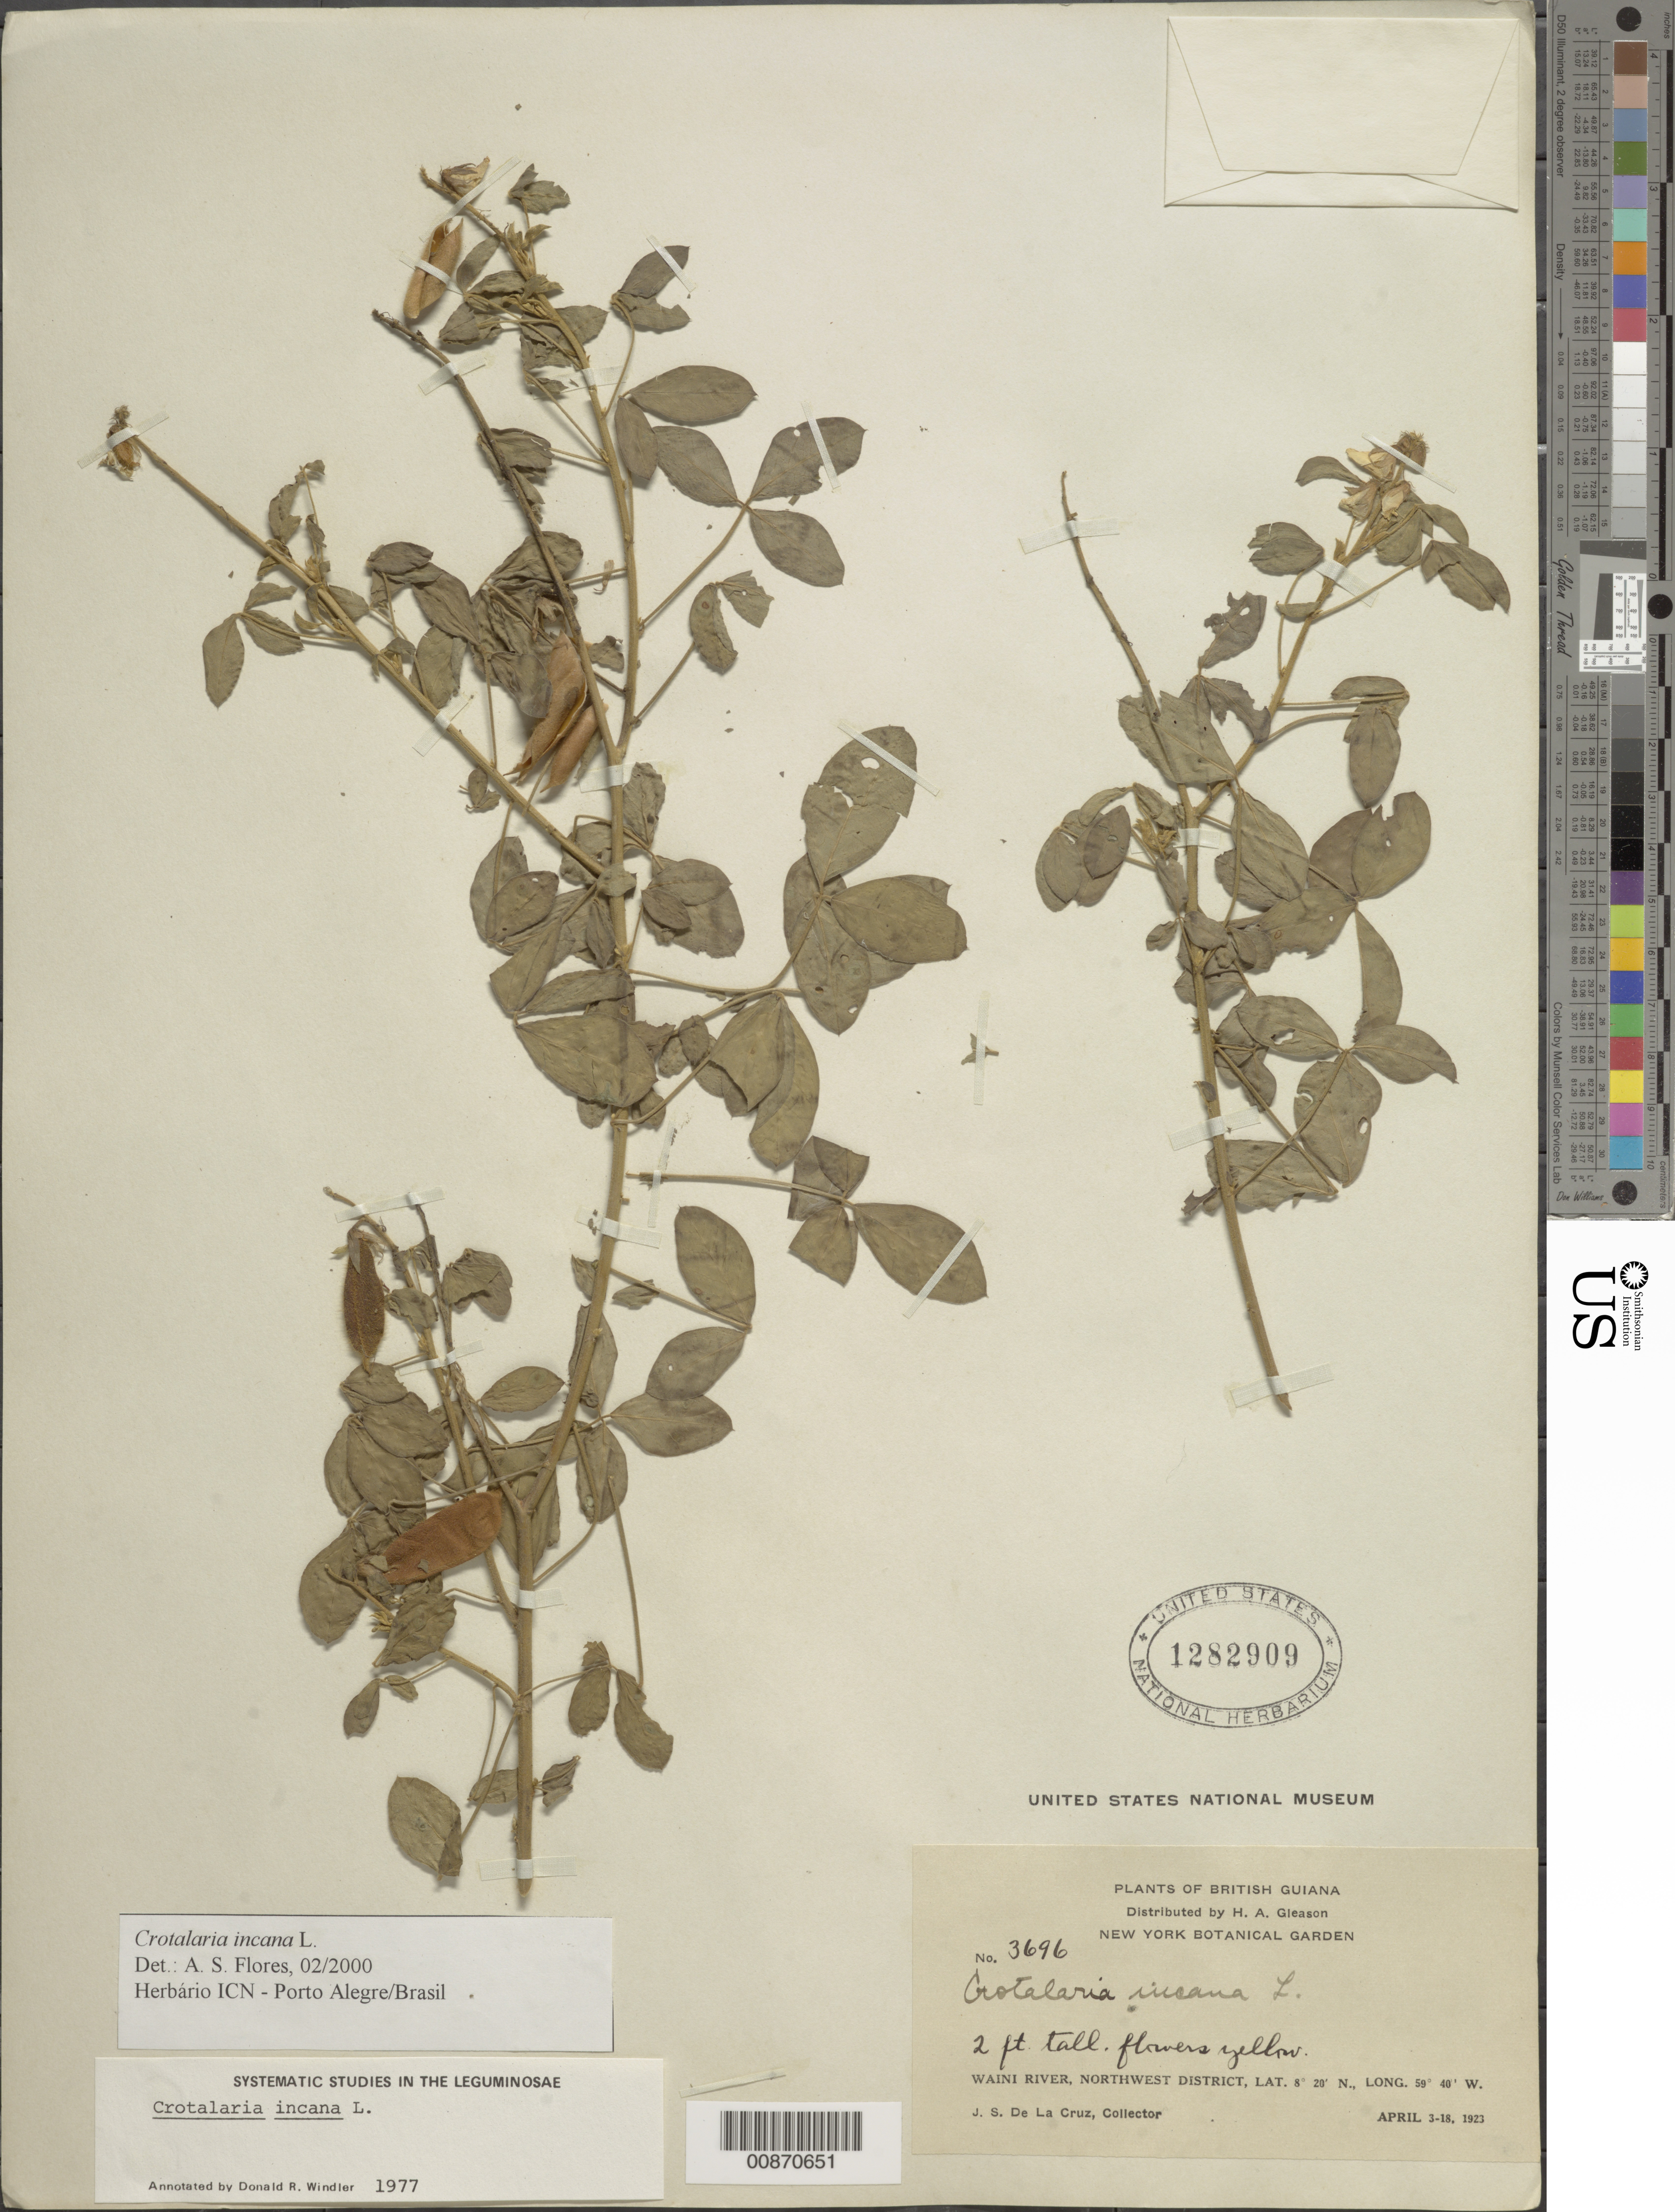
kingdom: Plantae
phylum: Tracheophyta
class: Magnoliopsida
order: Fabales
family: Fabaceae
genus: Crotalaria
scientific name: Crotalaria incana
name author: L.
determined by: Flores, A. S., (ICN), Universidade Federal do Rio Grande do Sul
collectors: J. S. de la Cruz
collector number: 3696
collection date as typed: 3-Apr-23 to 18-Apr-23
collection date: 1923-04-03/1923-04-18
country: Guyana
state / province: Barima-Waini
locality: Waini R., NW District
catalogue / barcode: US 1282909